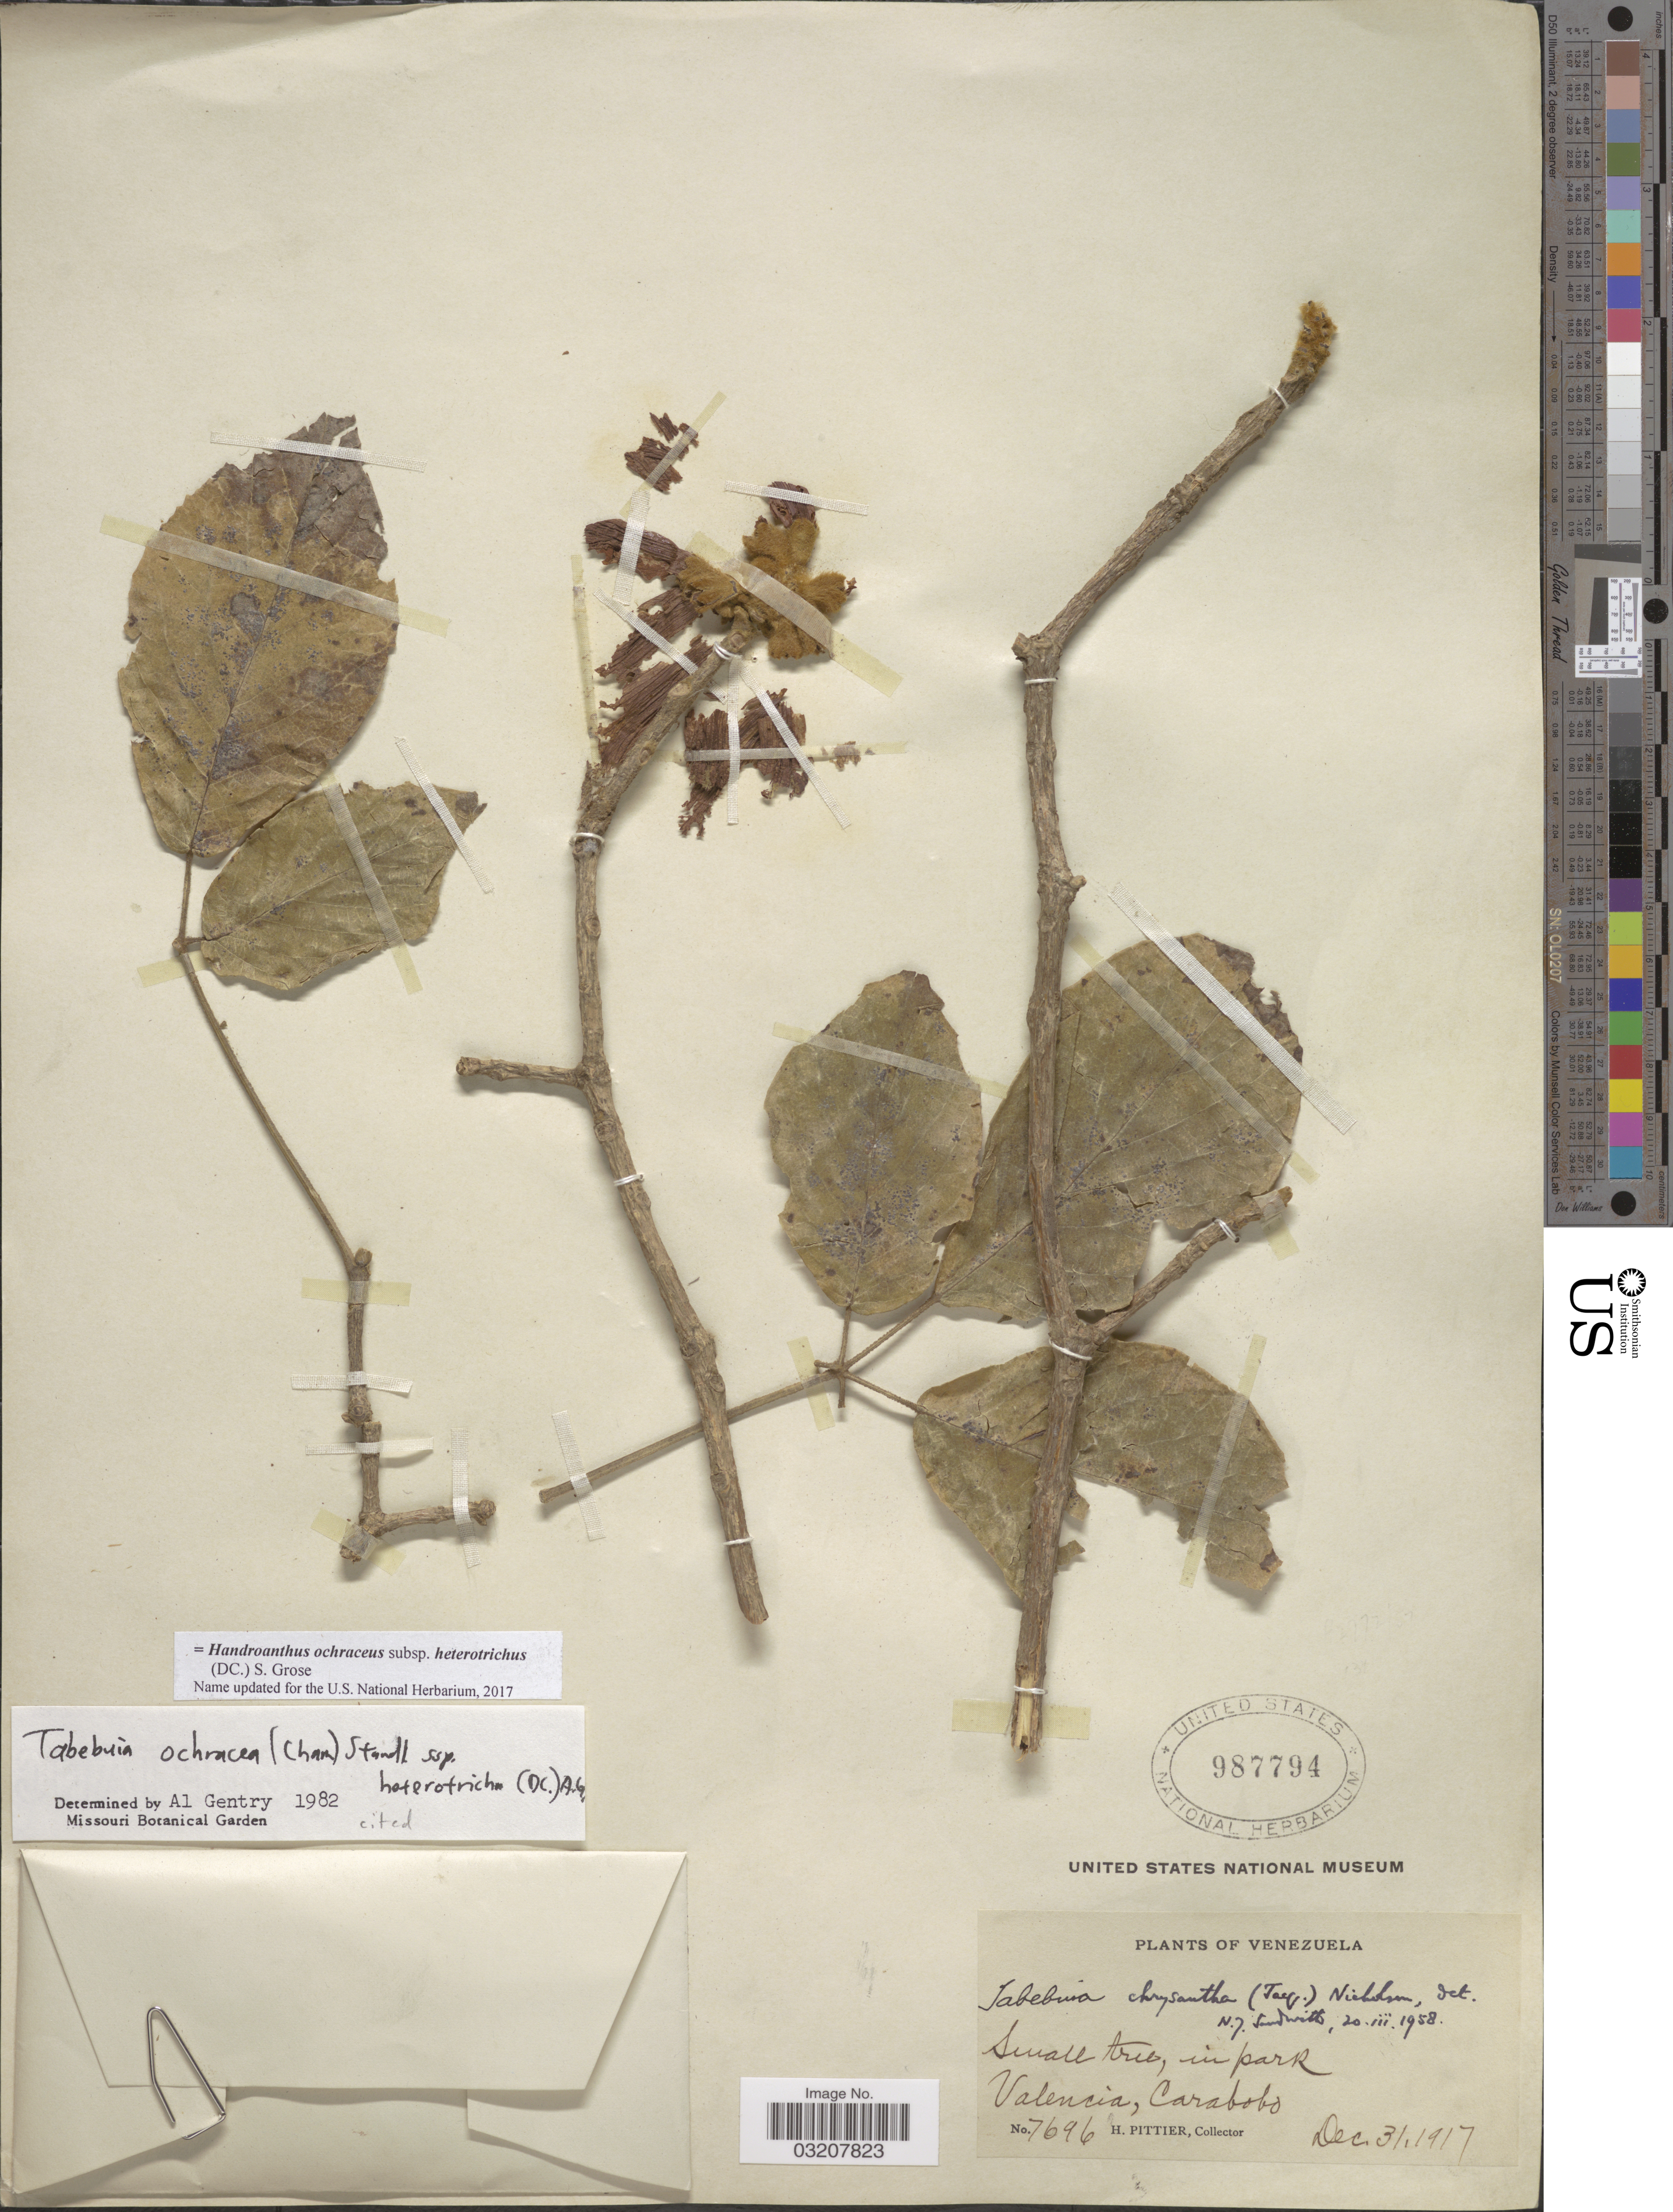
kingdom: Plantae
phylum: Tracheophyta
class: Magnoliopsida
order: Lamiales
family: Bignoniaceae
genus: Handroanthus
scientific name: Handroanthus ochraceus subsp. heterotrichus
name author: (DC.) S.O. Grose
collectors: H. F. Pittier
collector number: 7696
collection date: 1917-12-31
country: Venezuela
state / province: Carabobo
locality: Valencia.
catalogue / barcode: US 987794